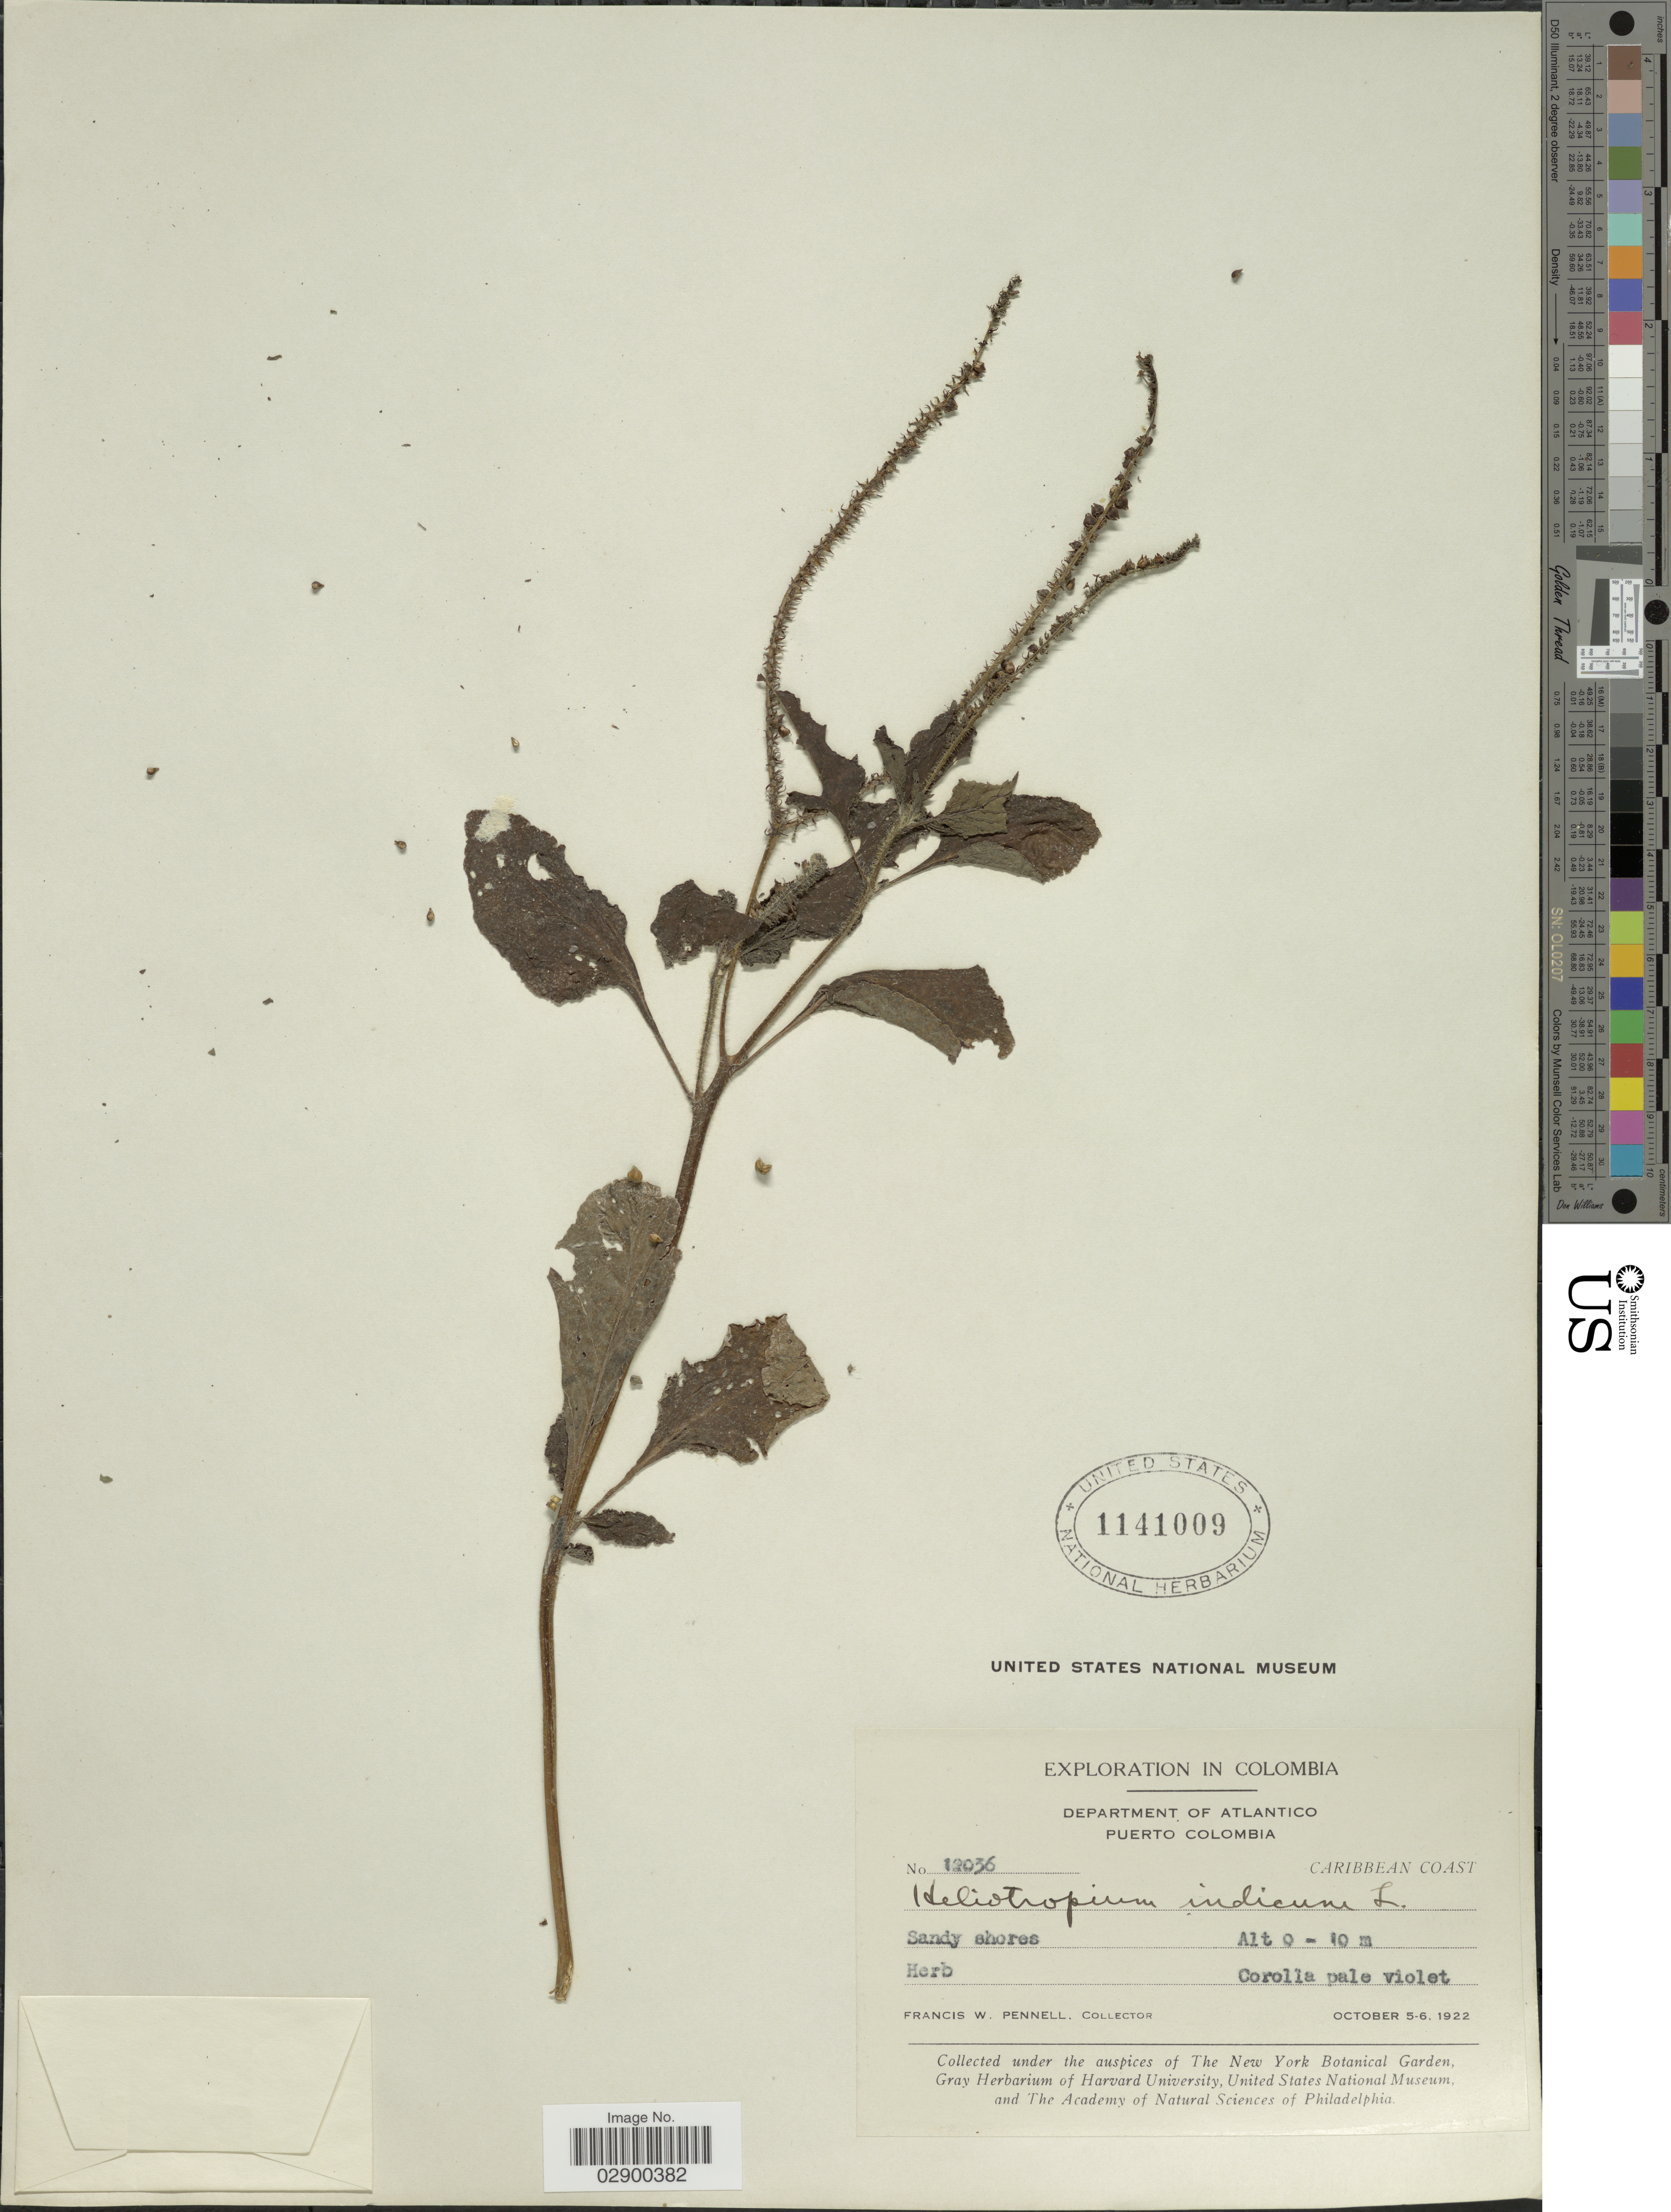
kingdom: Plantae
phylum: Tracheophyta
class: Magnoliopsida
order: Boraginales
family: Heliotropiaceae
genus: Heliotropium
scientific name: Heliotropium indicum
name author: L.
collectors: F. W. Pennell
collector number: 12036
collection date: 1922-10-05/1922-10-06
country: Colombia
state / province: Atlántico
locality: Department of Atlantico, Puerto Colombia, Caribbean Coast.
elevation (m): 0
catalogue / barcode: US 1141009